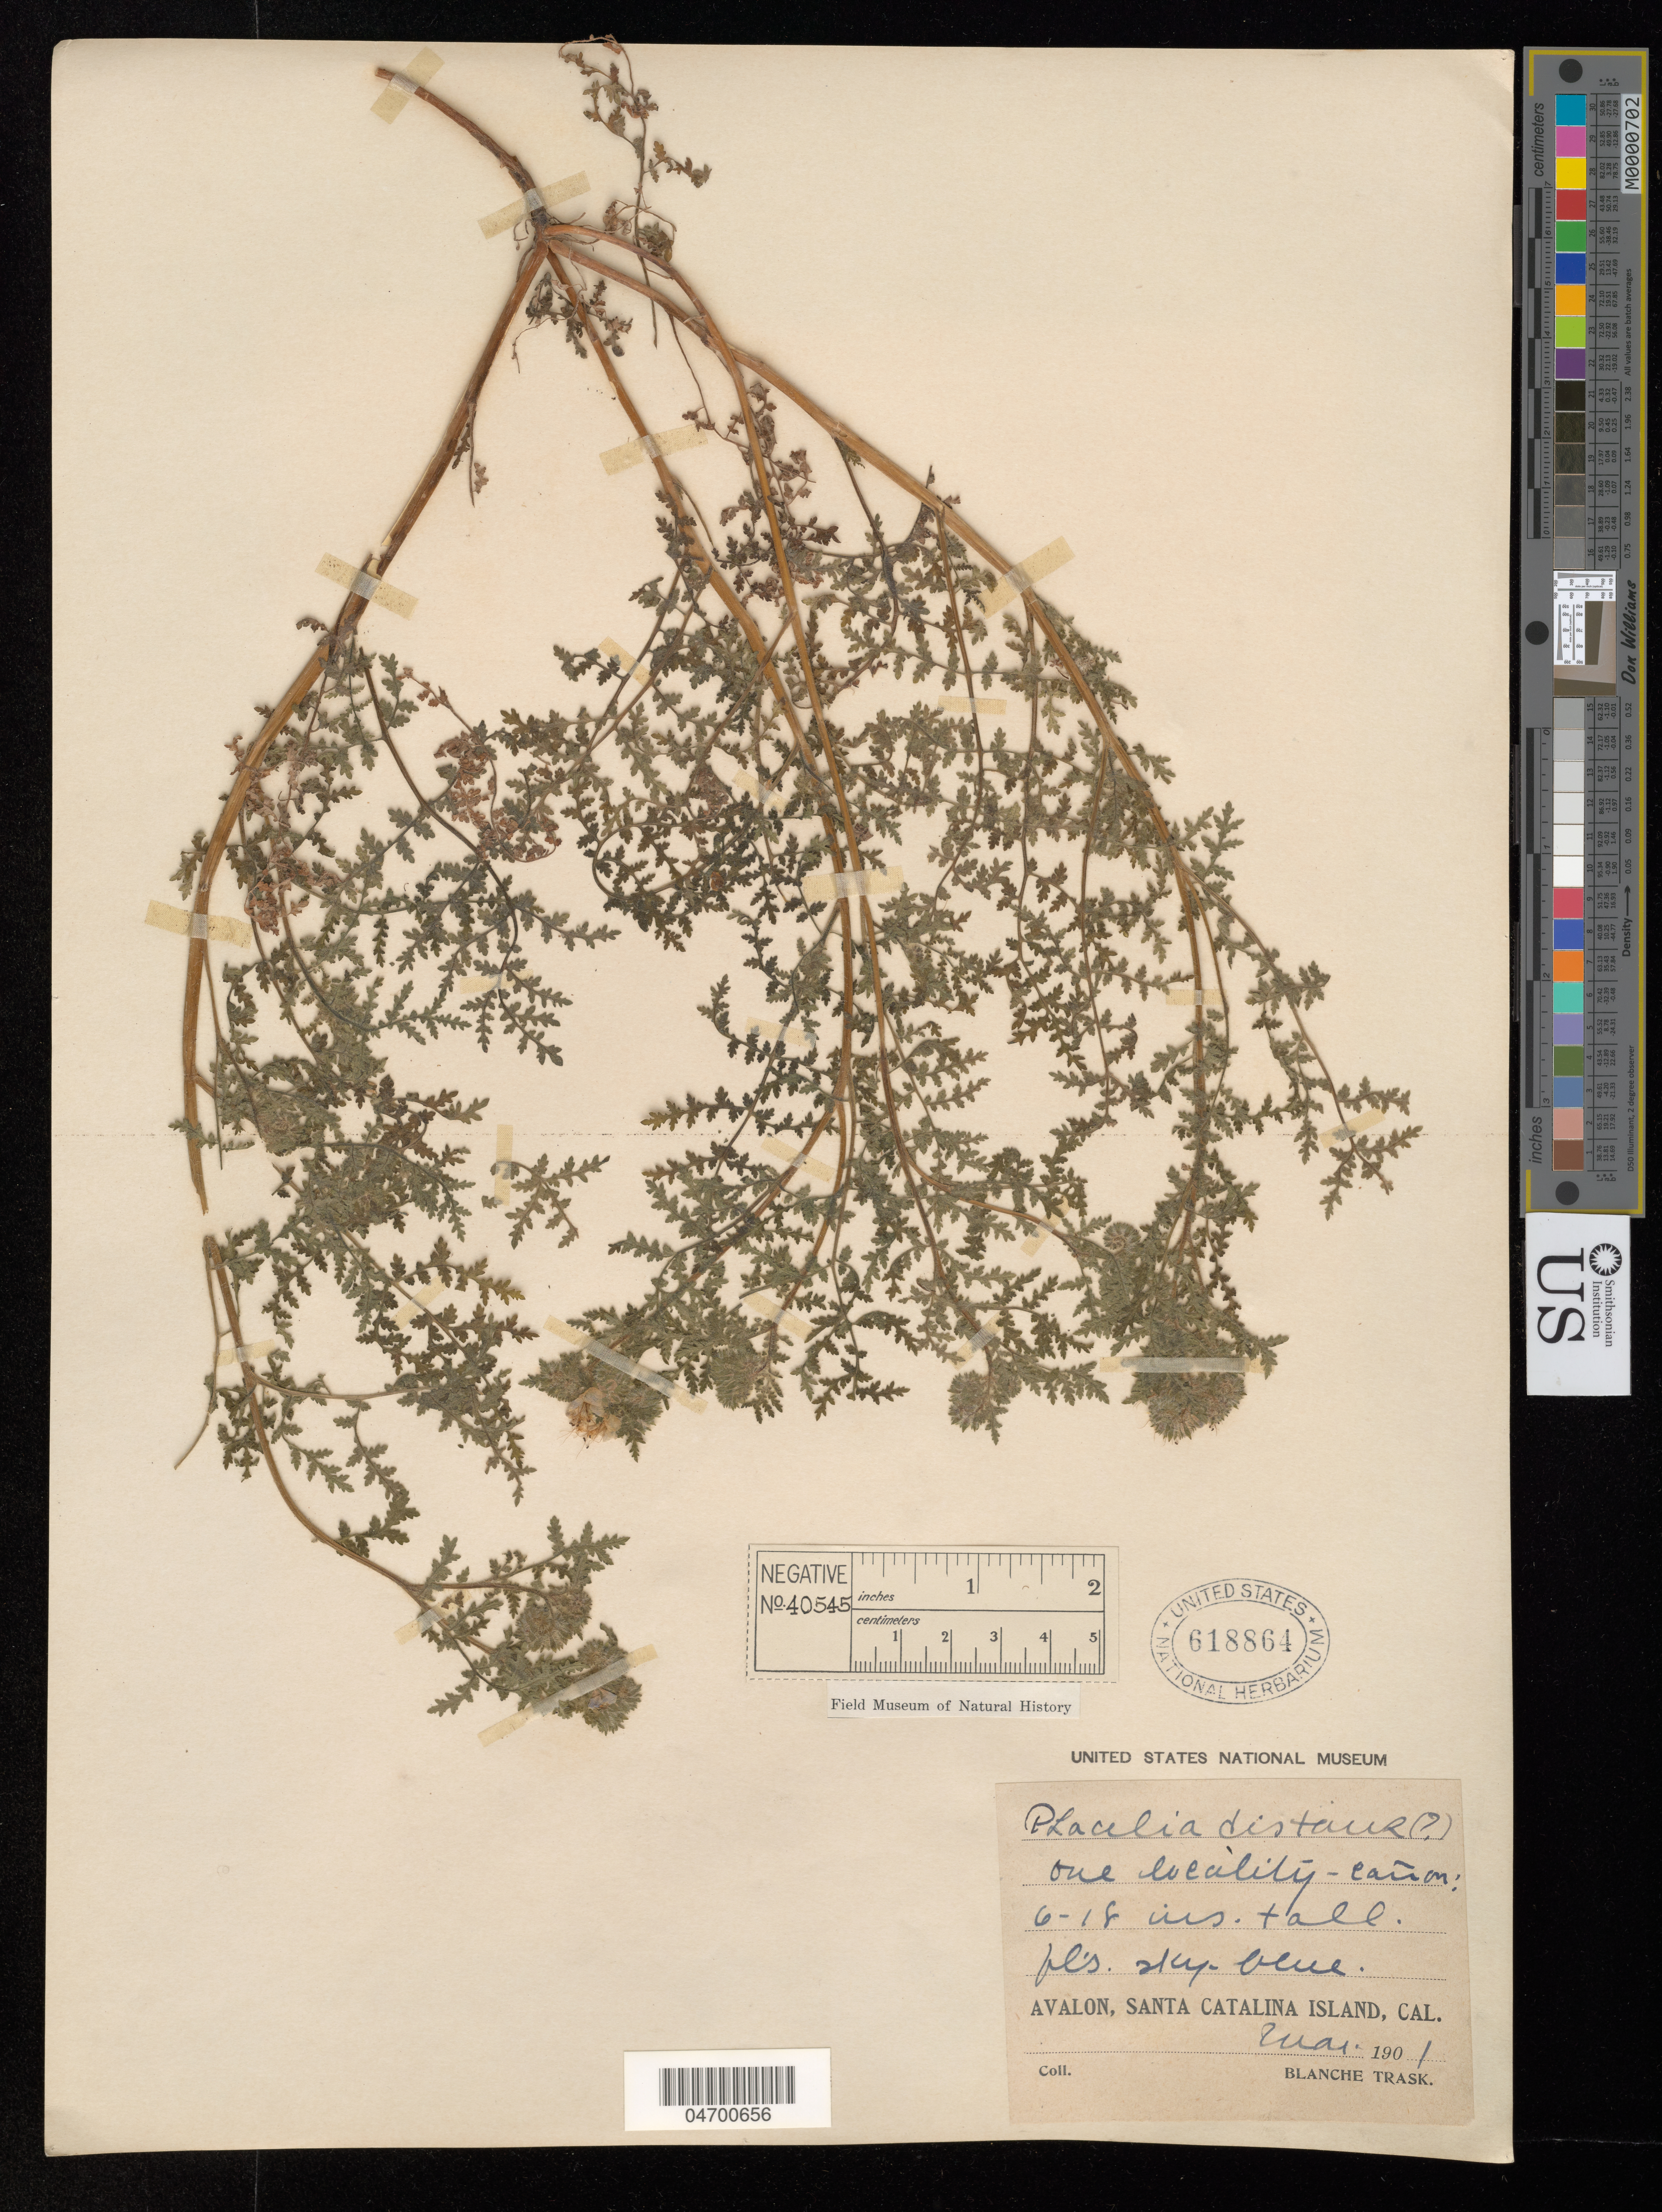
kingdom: Plantae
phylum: Tracheophyta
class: Magnoliopsida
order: Boraginales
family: Hydrophyllaceae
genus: Phacelia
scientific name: Phacelia distans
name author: Benth.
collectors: B. Trask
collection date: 1901-03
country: United States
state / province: California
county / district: Los Angeles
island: Santa Catalina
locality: Avalon, Santa Catalina Island.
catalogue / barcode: US 618864